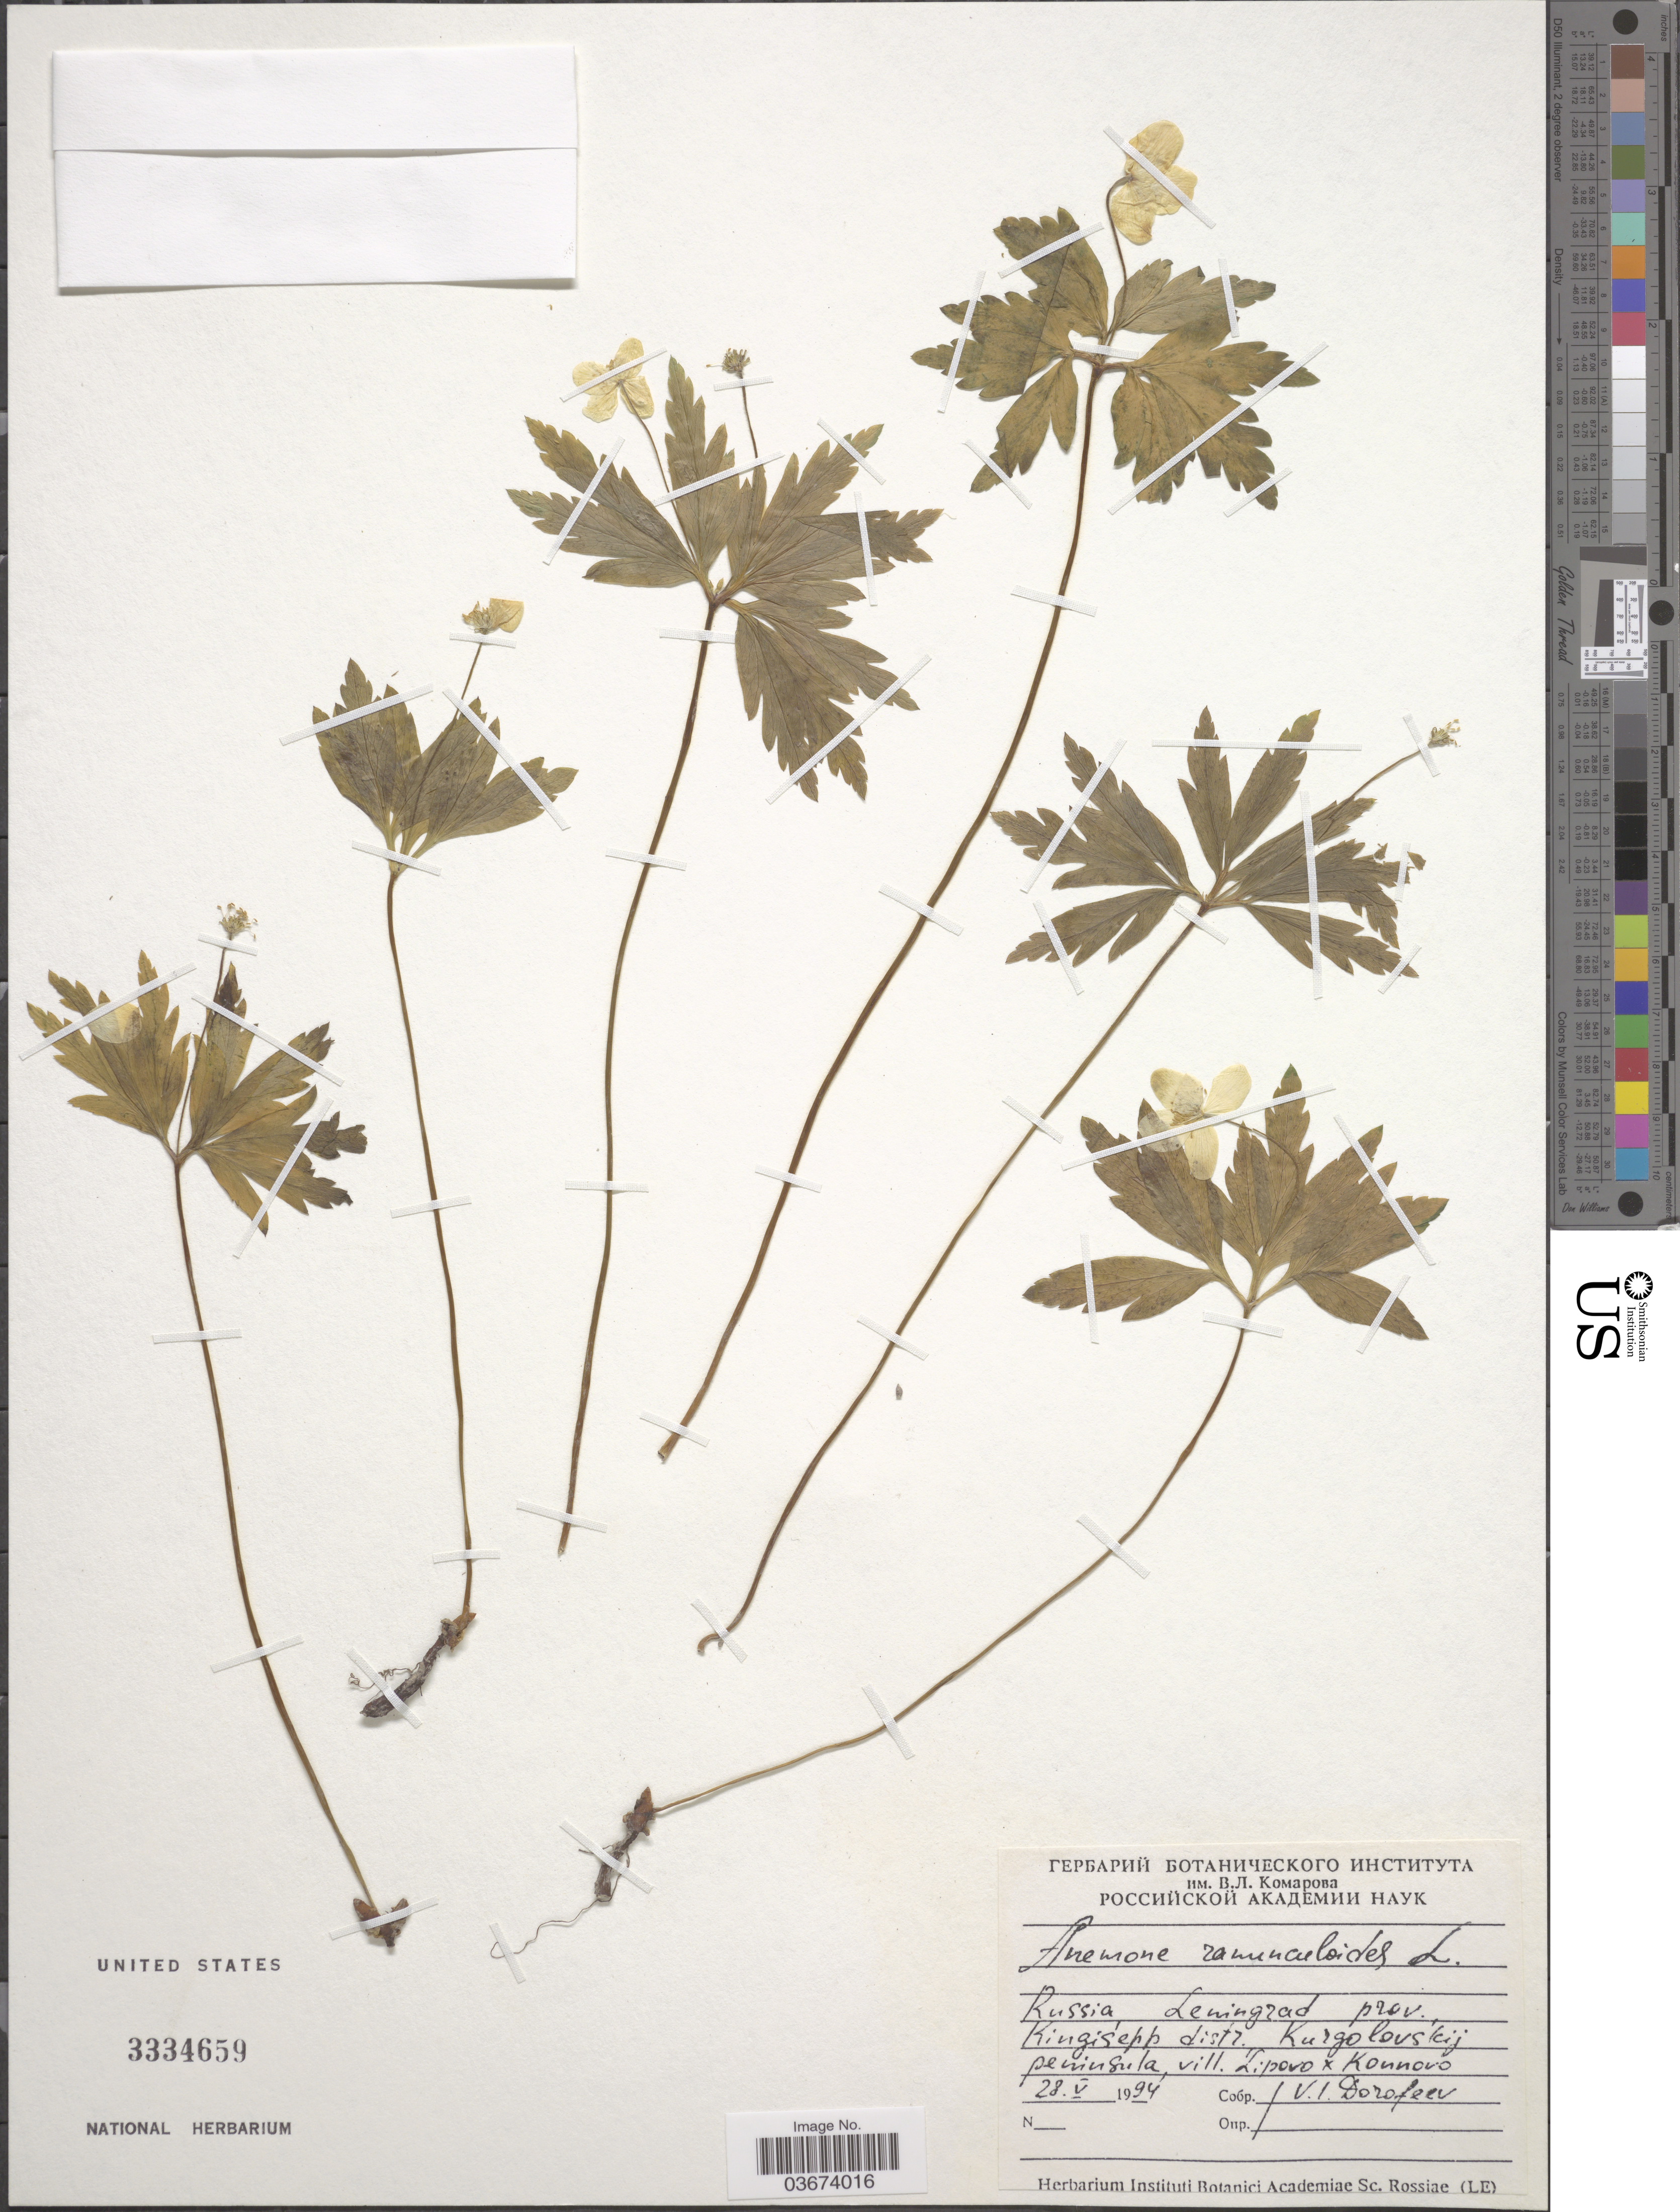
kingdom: Plantae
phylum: Tracheophyta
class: Magnoliopsida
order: Ranunculales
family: Ranunculaceae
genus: Anemone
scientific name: Anemone ranunculoides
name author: L.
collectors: V. Dorofeev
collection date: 1994-05-28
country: Russian Federation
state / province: Leningrad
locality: Kingisepp distr. Kurgolovskij peninsula, vill. Lipovo and Konnovo.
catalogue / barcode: US 3334659